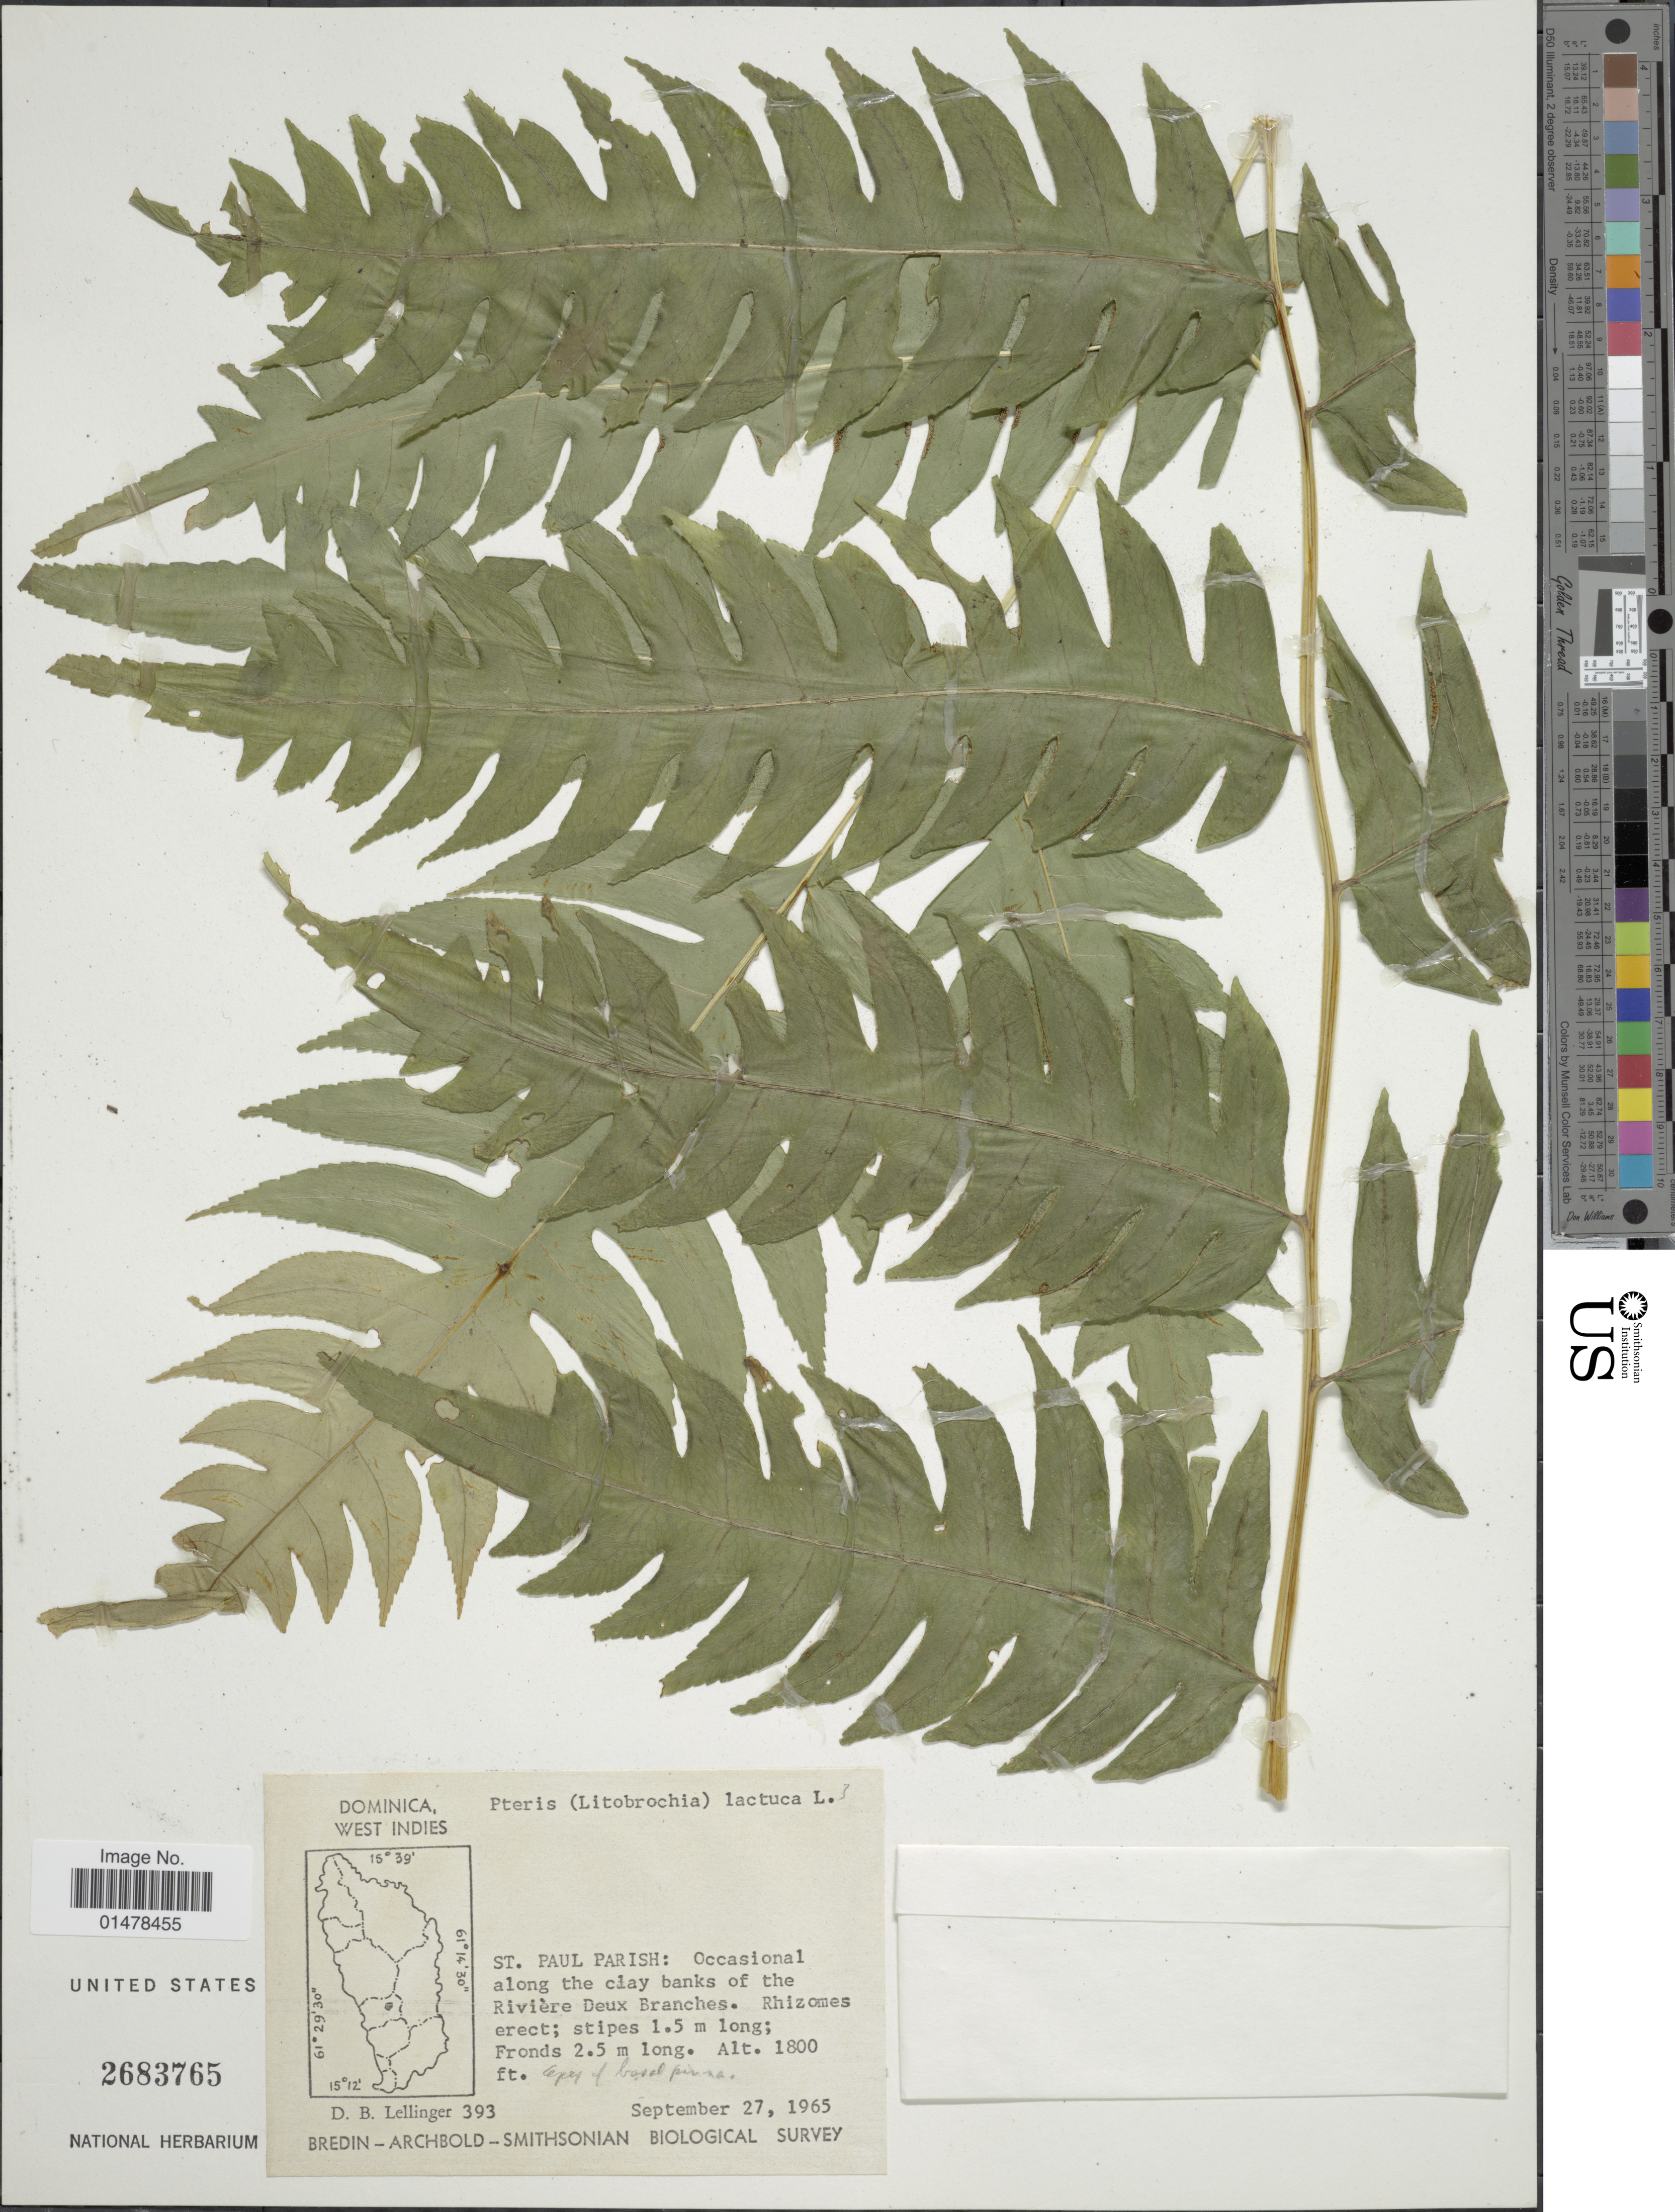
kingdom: Plantae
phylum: Tracheophyta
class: Polypodiopsida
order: Polypodiales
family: Pteridaceae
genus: Pteris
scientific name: Pteris arborea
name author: L.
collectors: D. B. Lellinger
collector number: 393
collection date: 1965-09-27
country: Dominica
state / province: St. Paul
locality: St Paul Parish: Occasional along the clay banks of the Rivière Deux Branches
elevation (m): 549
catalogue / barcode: US 2683765